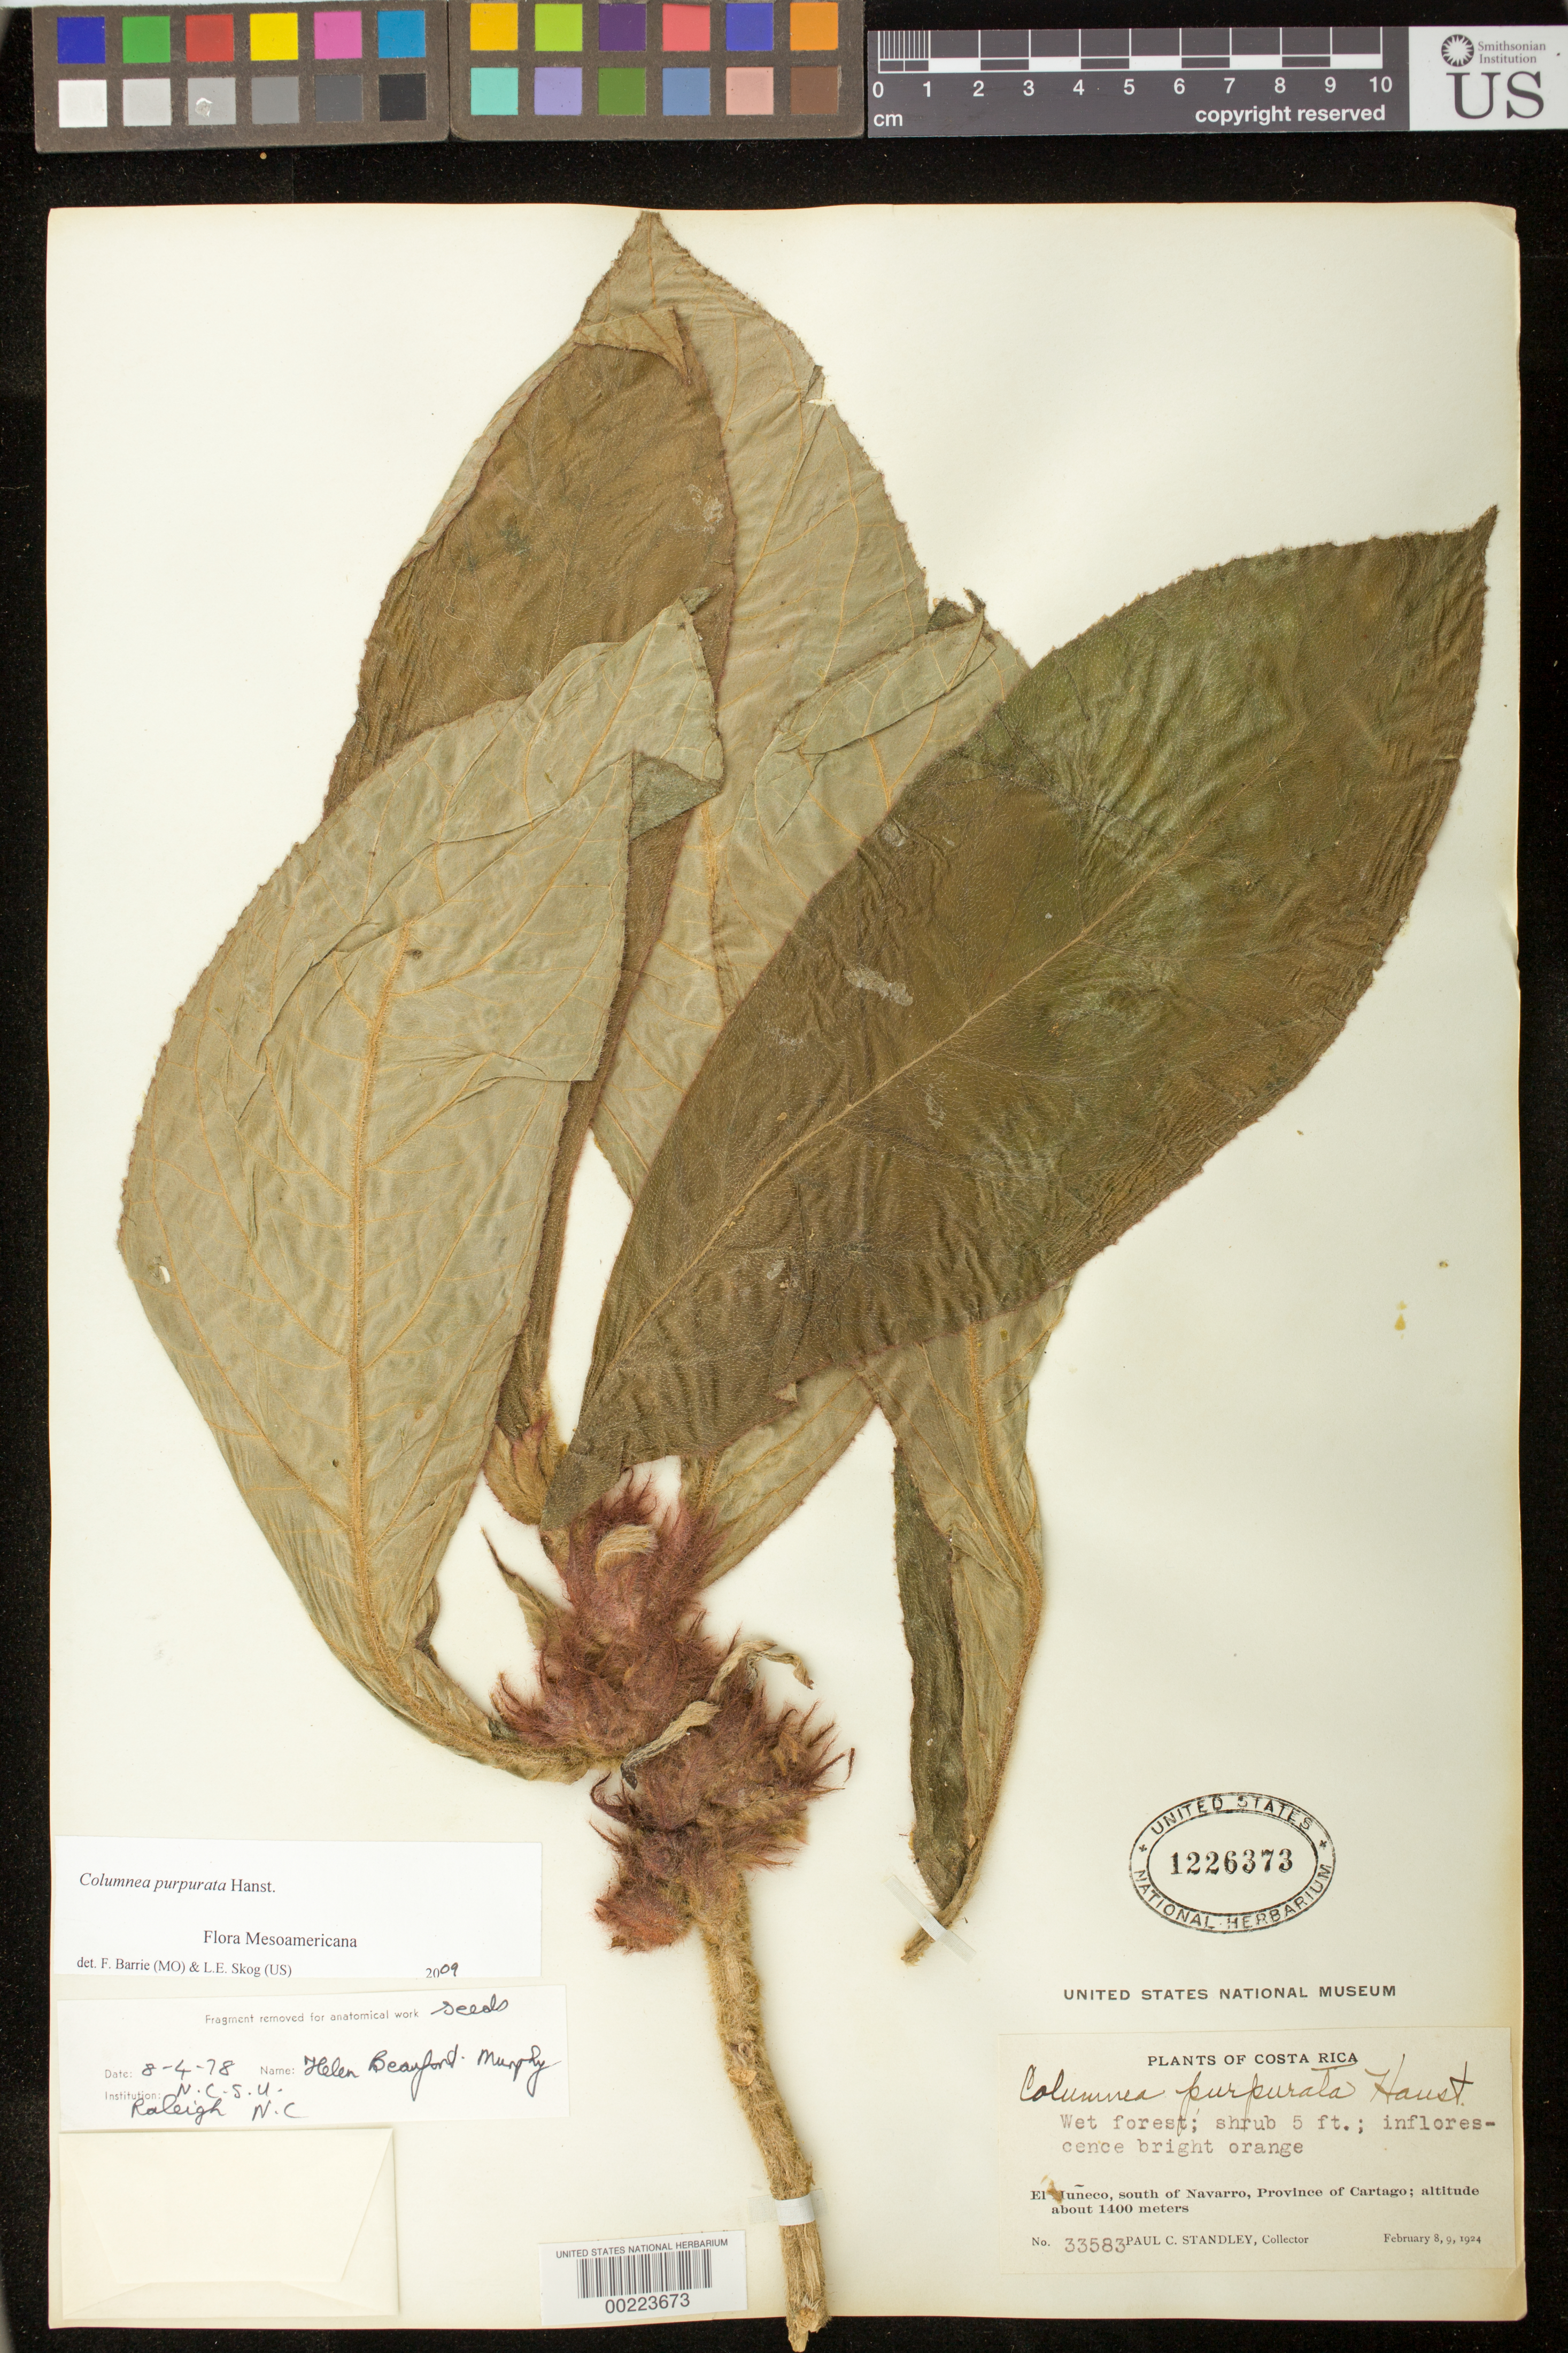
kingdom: Plantae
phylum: Tracheophyta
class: Magnoliopsida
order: Lamiales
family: Gesneriaceae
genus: Columnea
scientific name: Columnea purpurata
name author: Hanst.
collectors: P. C. Standley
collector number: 33583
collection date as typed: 8-9 Feb 1924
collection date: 1924-02-08/1924-02-09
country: Costa Rica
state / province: Cartago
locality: El Muneco, S of Navarro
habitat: Wet forest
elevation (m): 1400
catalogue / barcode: US 1226373